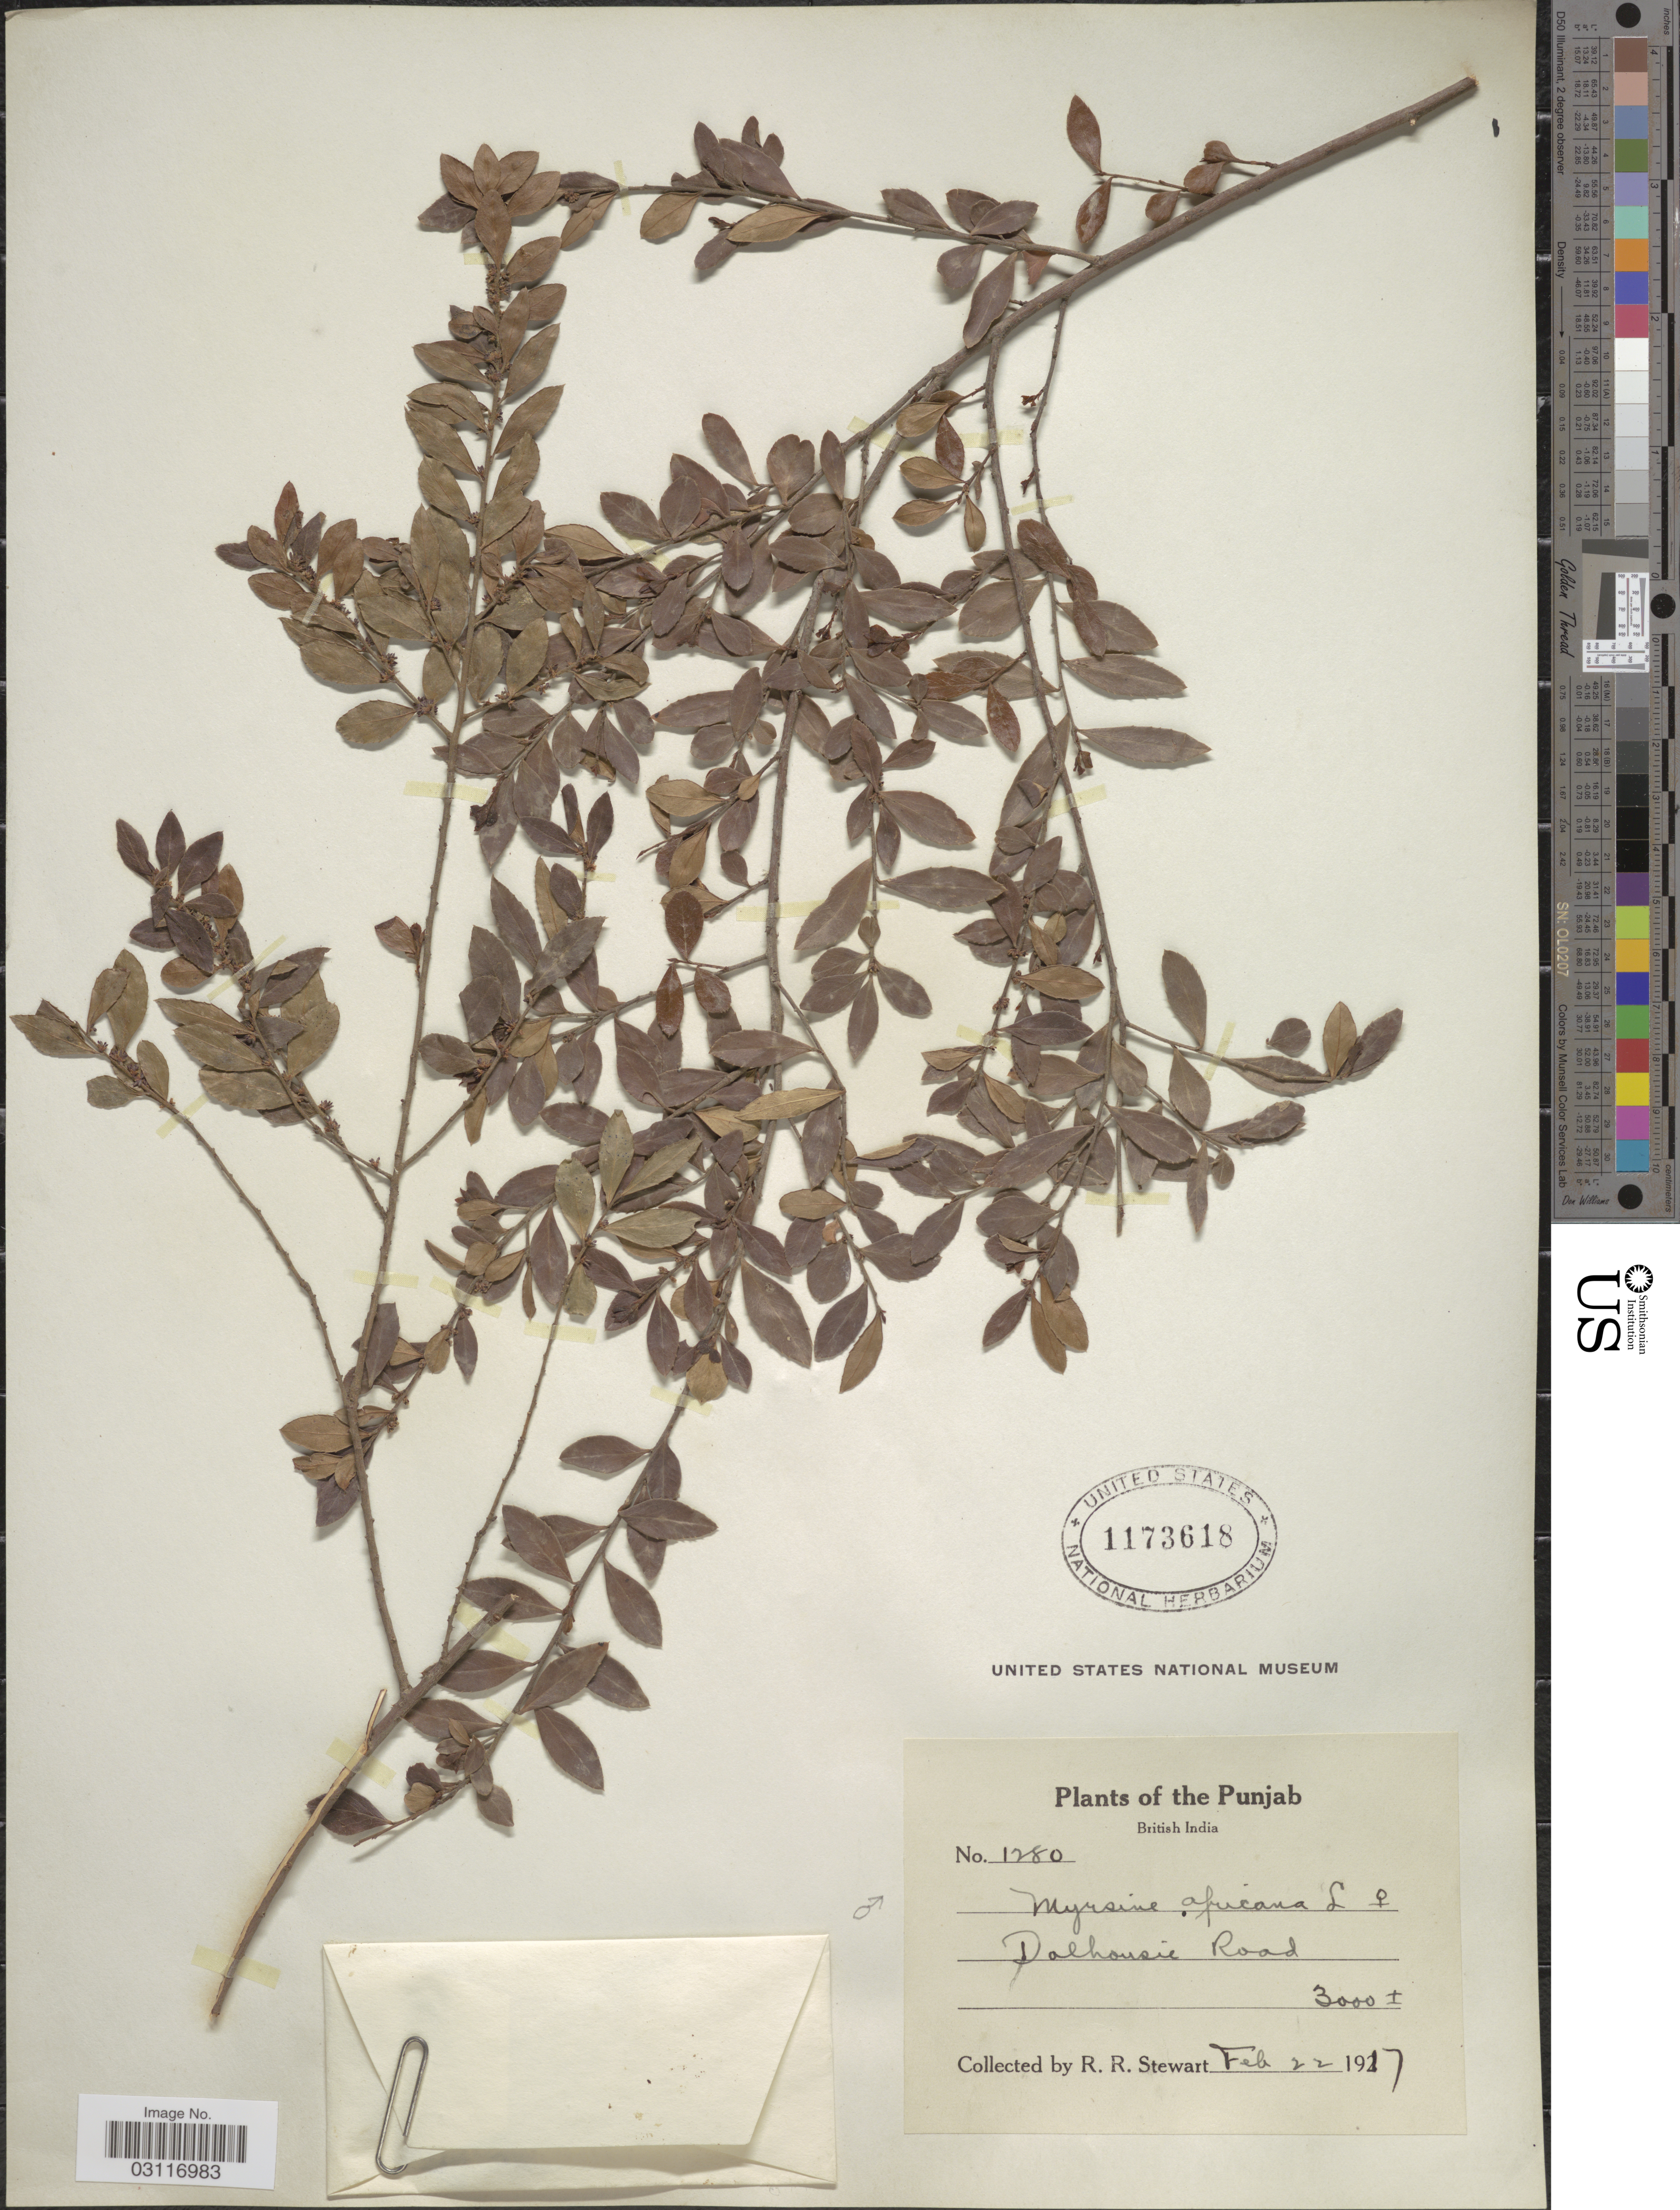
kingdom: Plantae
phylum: Tracheophyta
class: Magnoliopsida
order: Ericales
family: Primulaceae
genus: Myrsine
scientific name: Myrsine africana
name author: L.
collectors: R. Stewart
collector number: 1780*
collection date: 1917-02-22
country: India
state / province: Punjab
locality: British India. Dalhousie Road.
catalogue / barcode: US 1173618